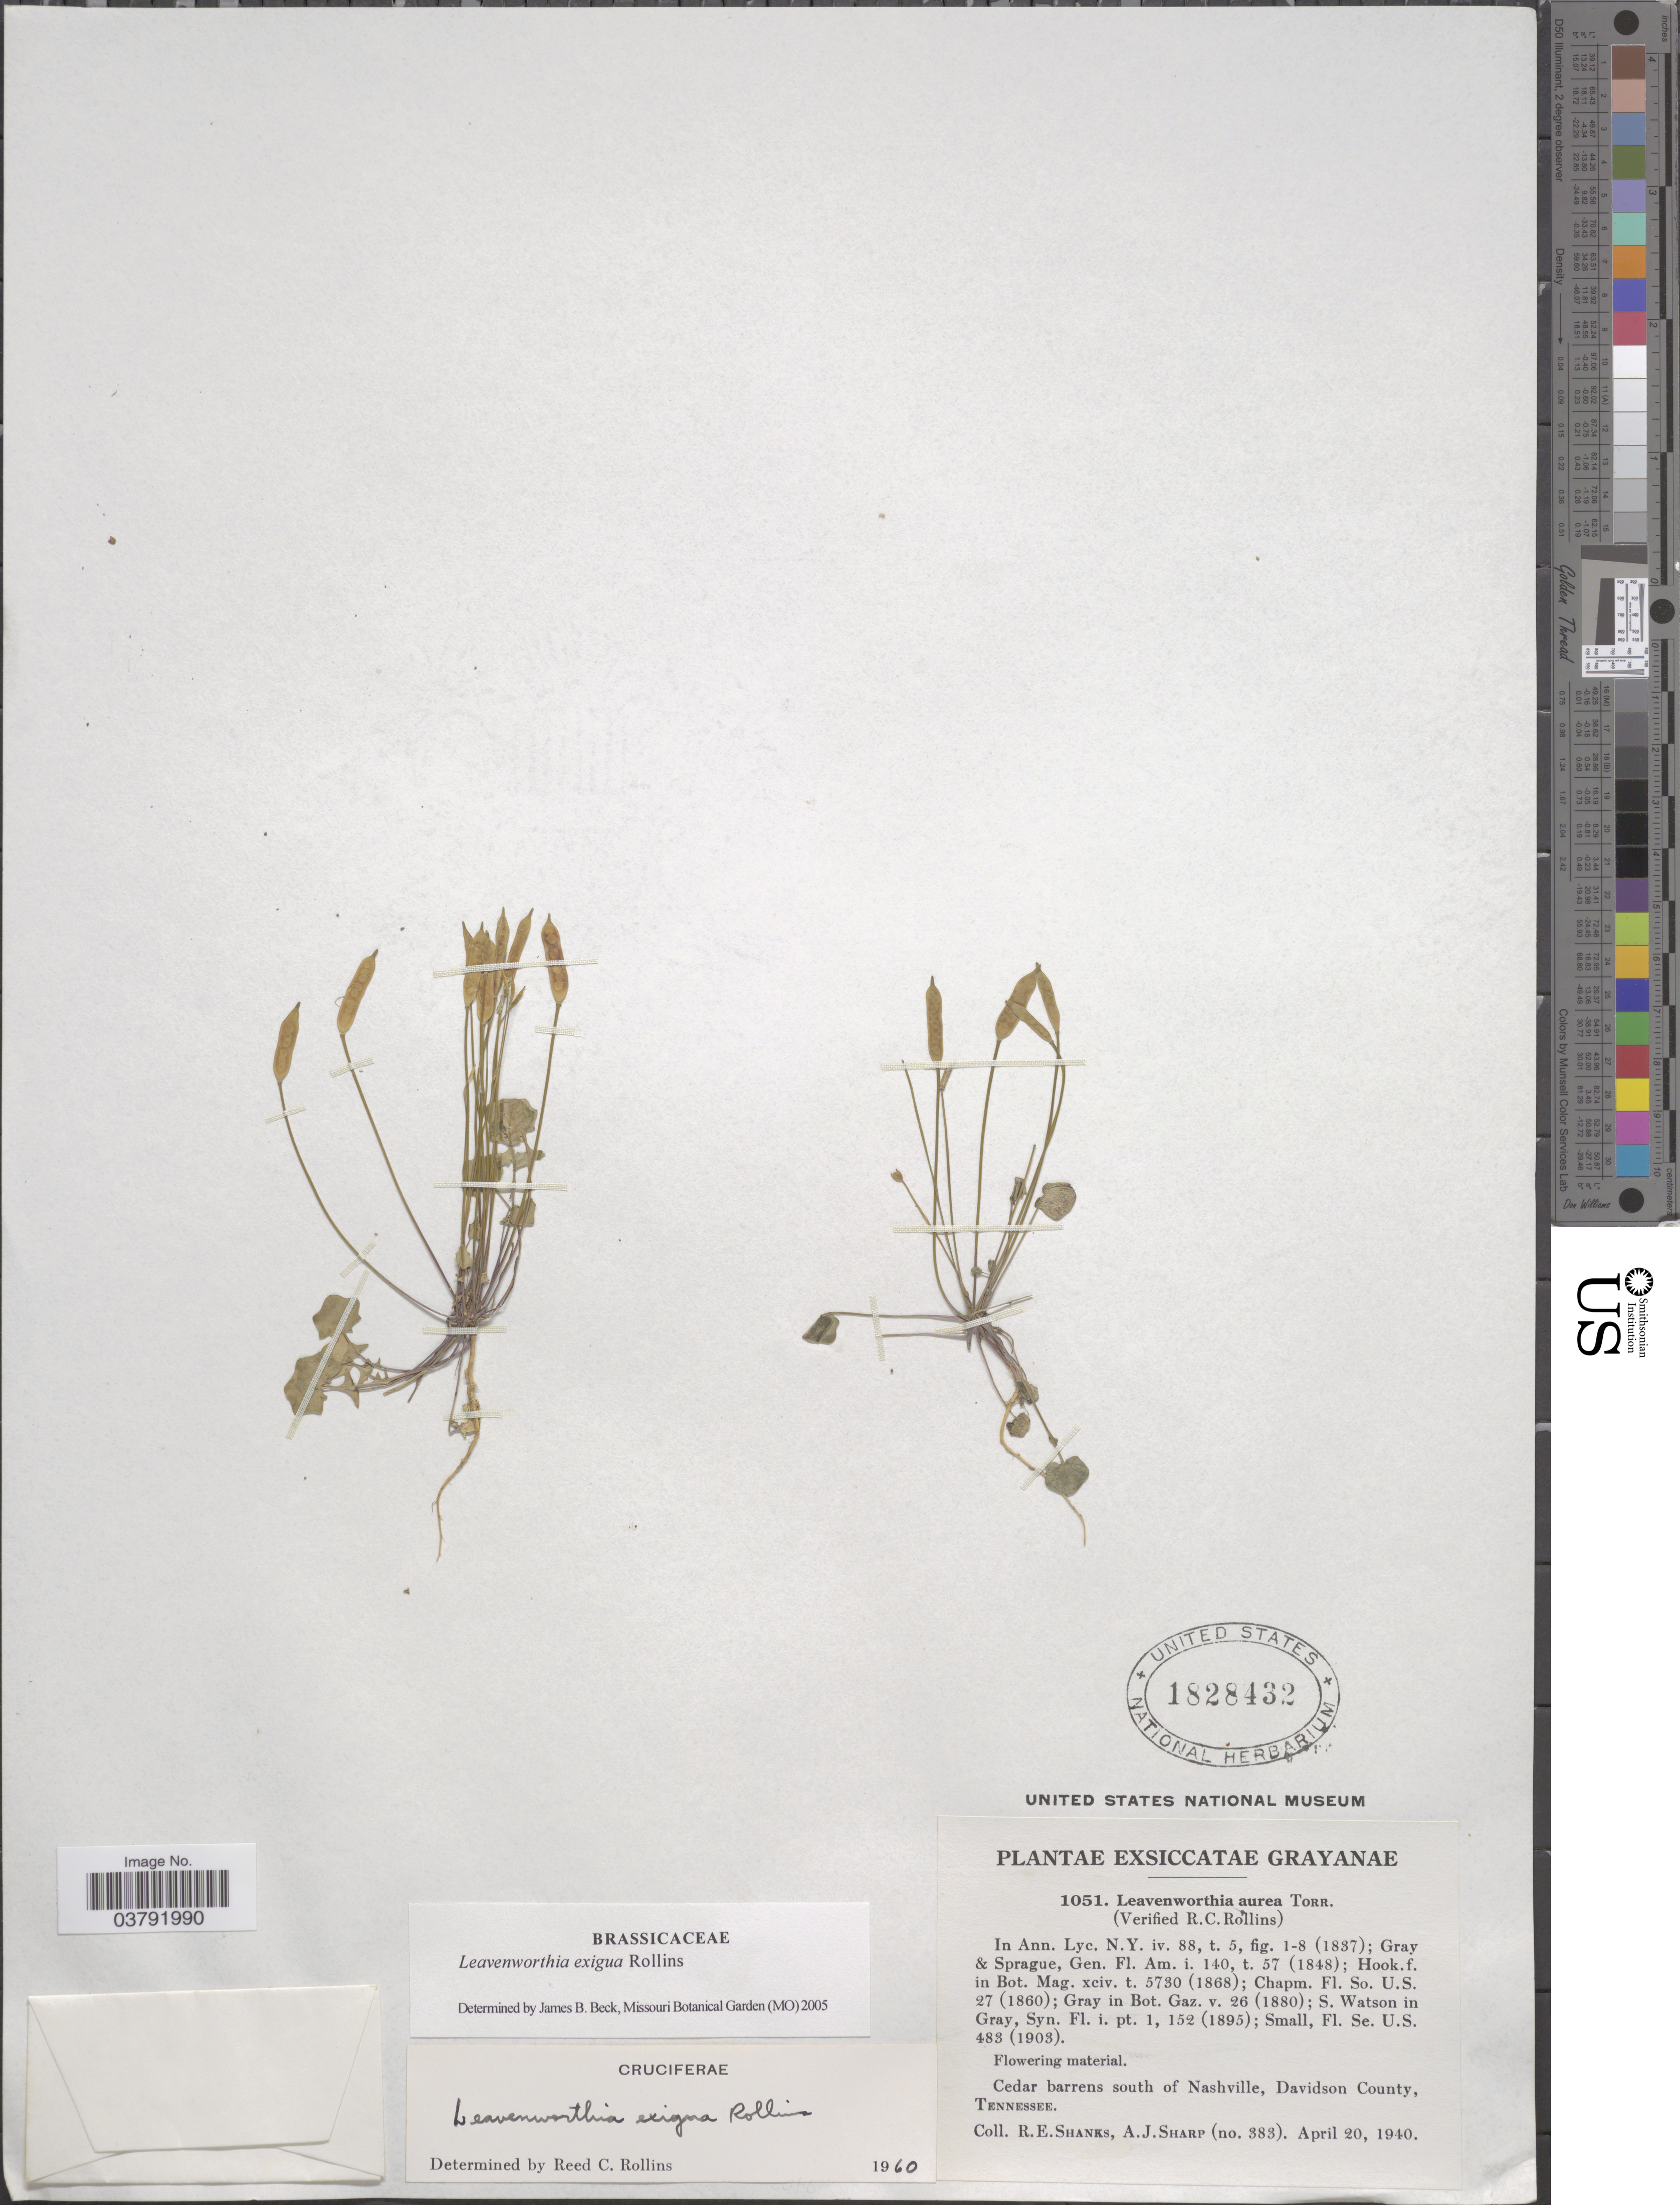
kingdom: Plantae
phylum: Tracheophyta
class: Magnoliopsida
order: Brassicales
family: Brassicaceae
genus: Leavenworthia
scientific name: Leavenworthia exigua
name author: Rollins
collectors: R. Shanks & A. J. Sharp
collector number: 383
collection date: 1940-04-20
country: United States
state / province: Tennessee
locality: Cedar barrens south of Nashville, Davidson County.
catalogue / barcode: US 1828432